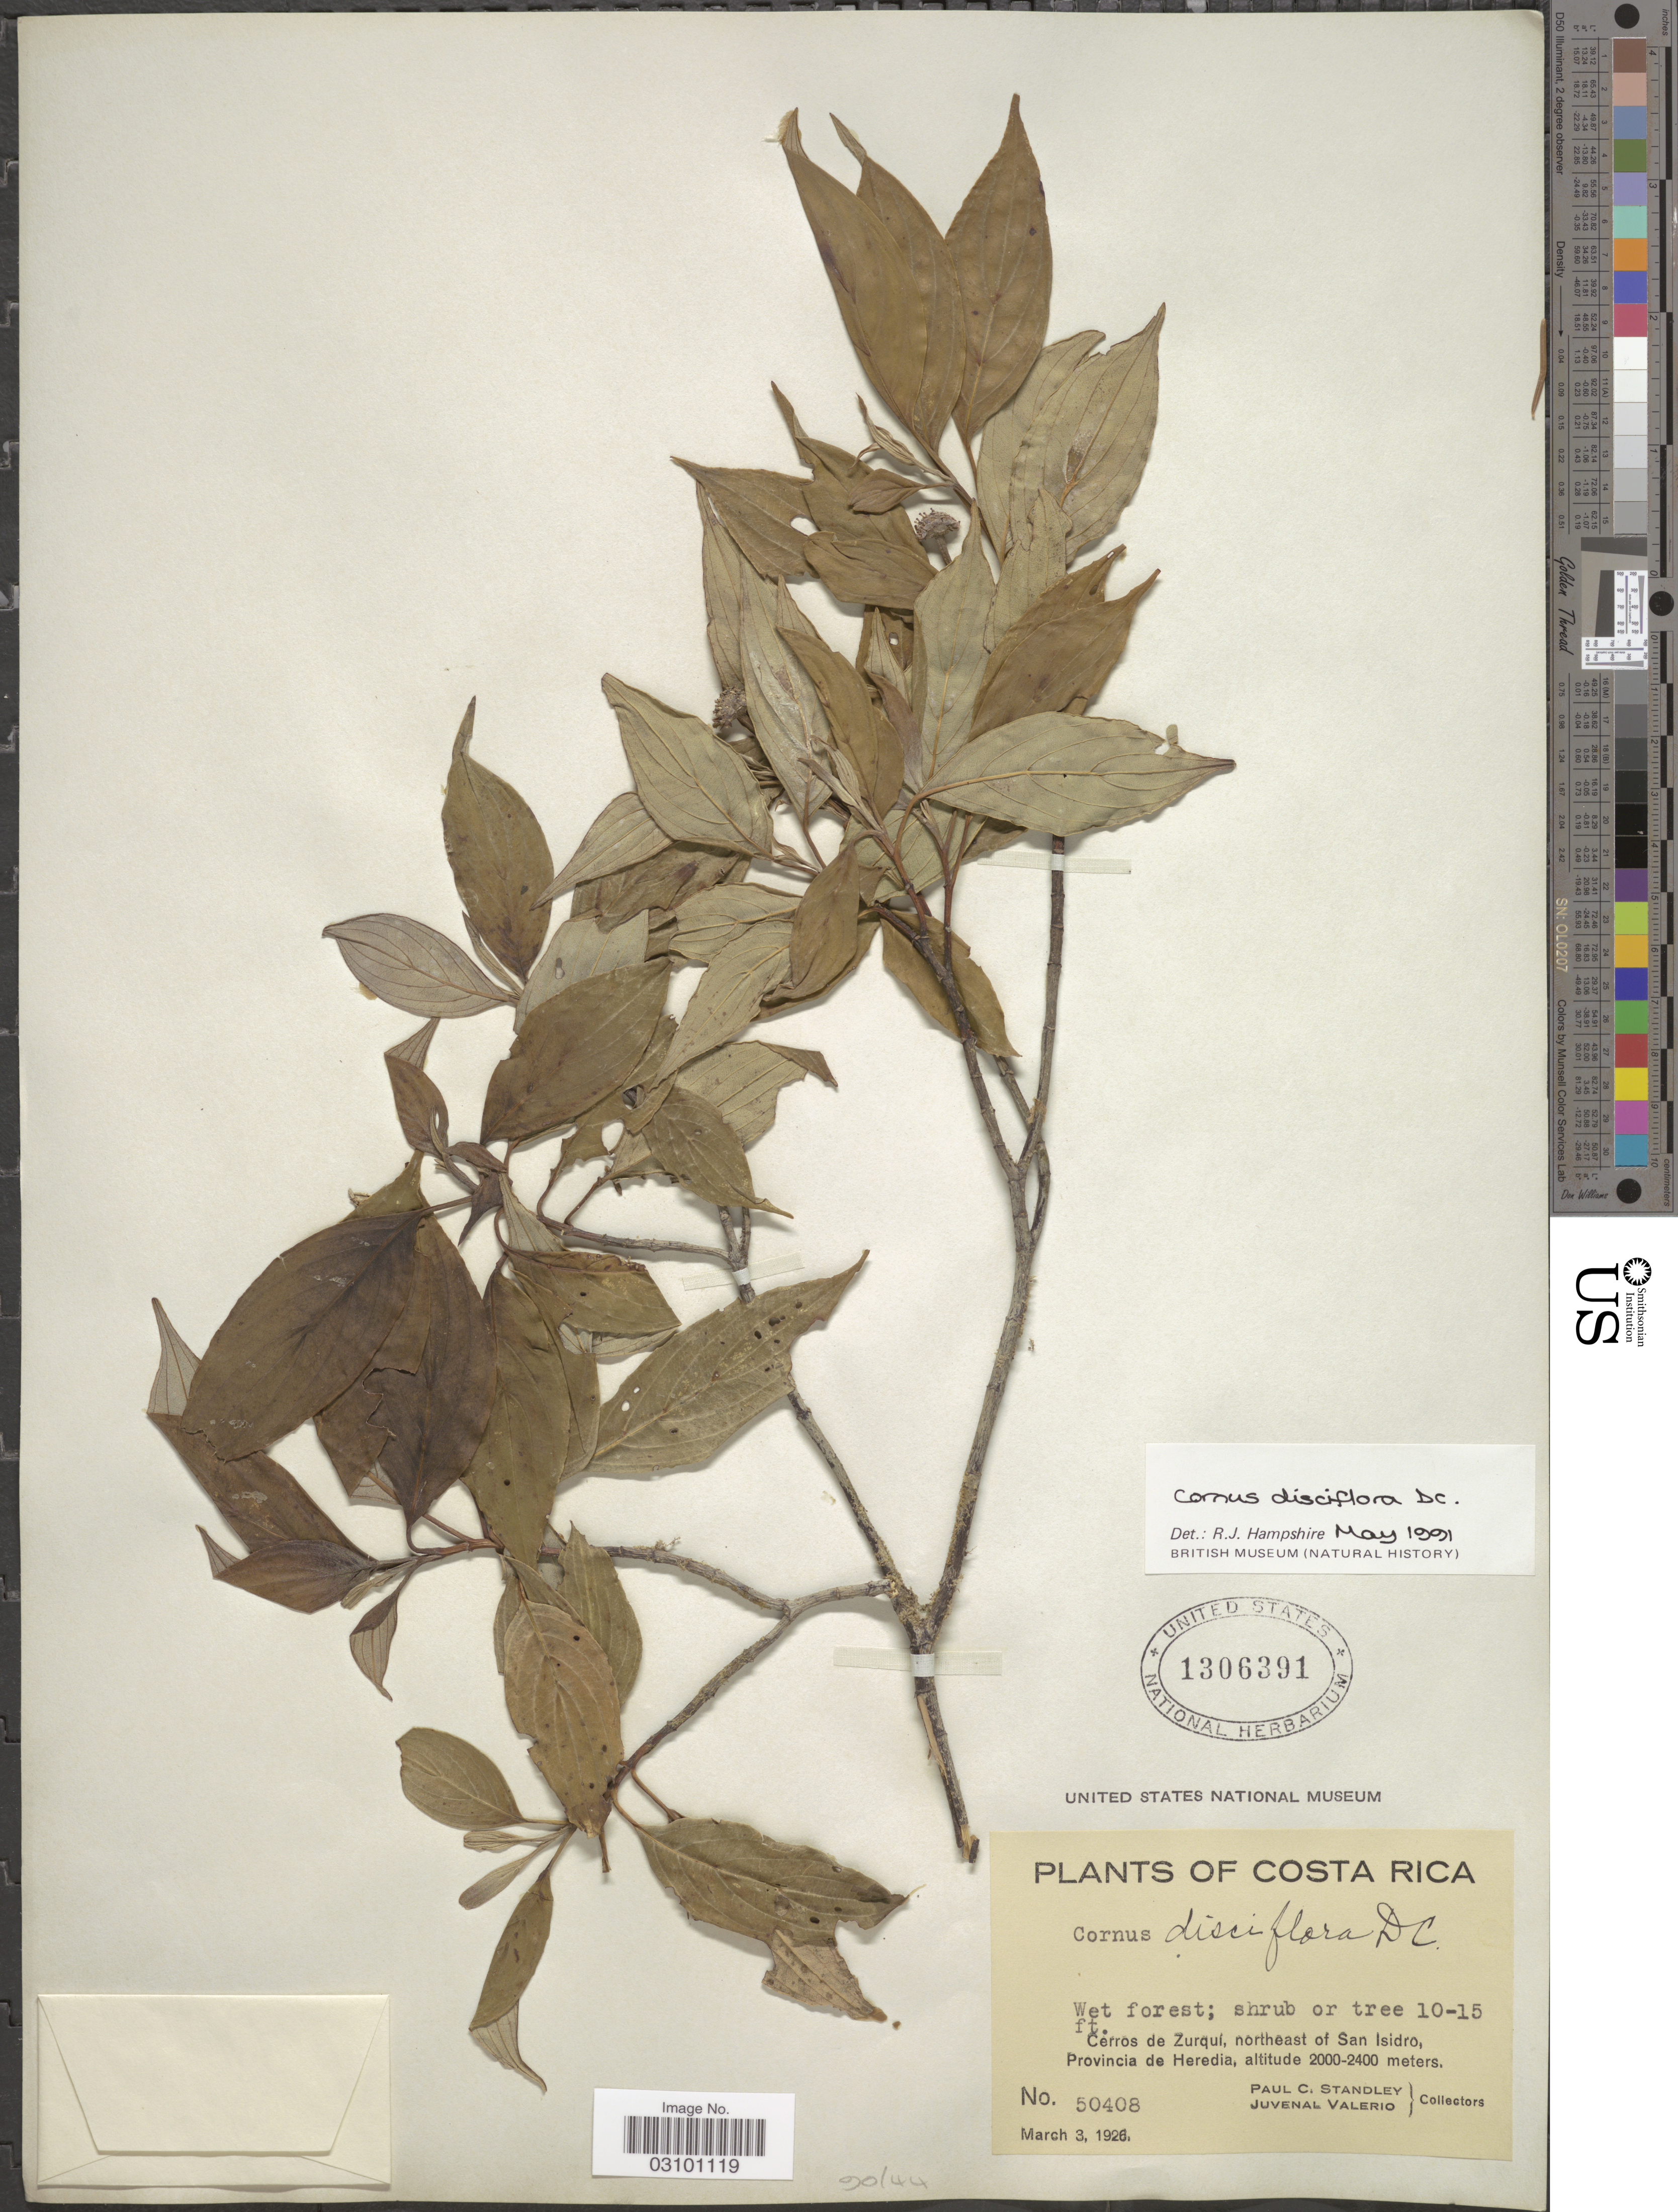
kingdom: Plantae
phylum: Tracheophyta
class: Magnoliopsida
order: Cornales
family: Cornaceae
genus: Cornus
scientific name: Cornus disciflora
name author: Moc. & Sessé ex DC.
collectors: P. C. Standley & J. Valerio R.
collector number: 50408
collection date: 1926-03-03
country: Costa Rica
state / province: Heredia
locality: Cerros de Zurquí.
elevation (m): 2000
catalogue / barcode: US 1306391